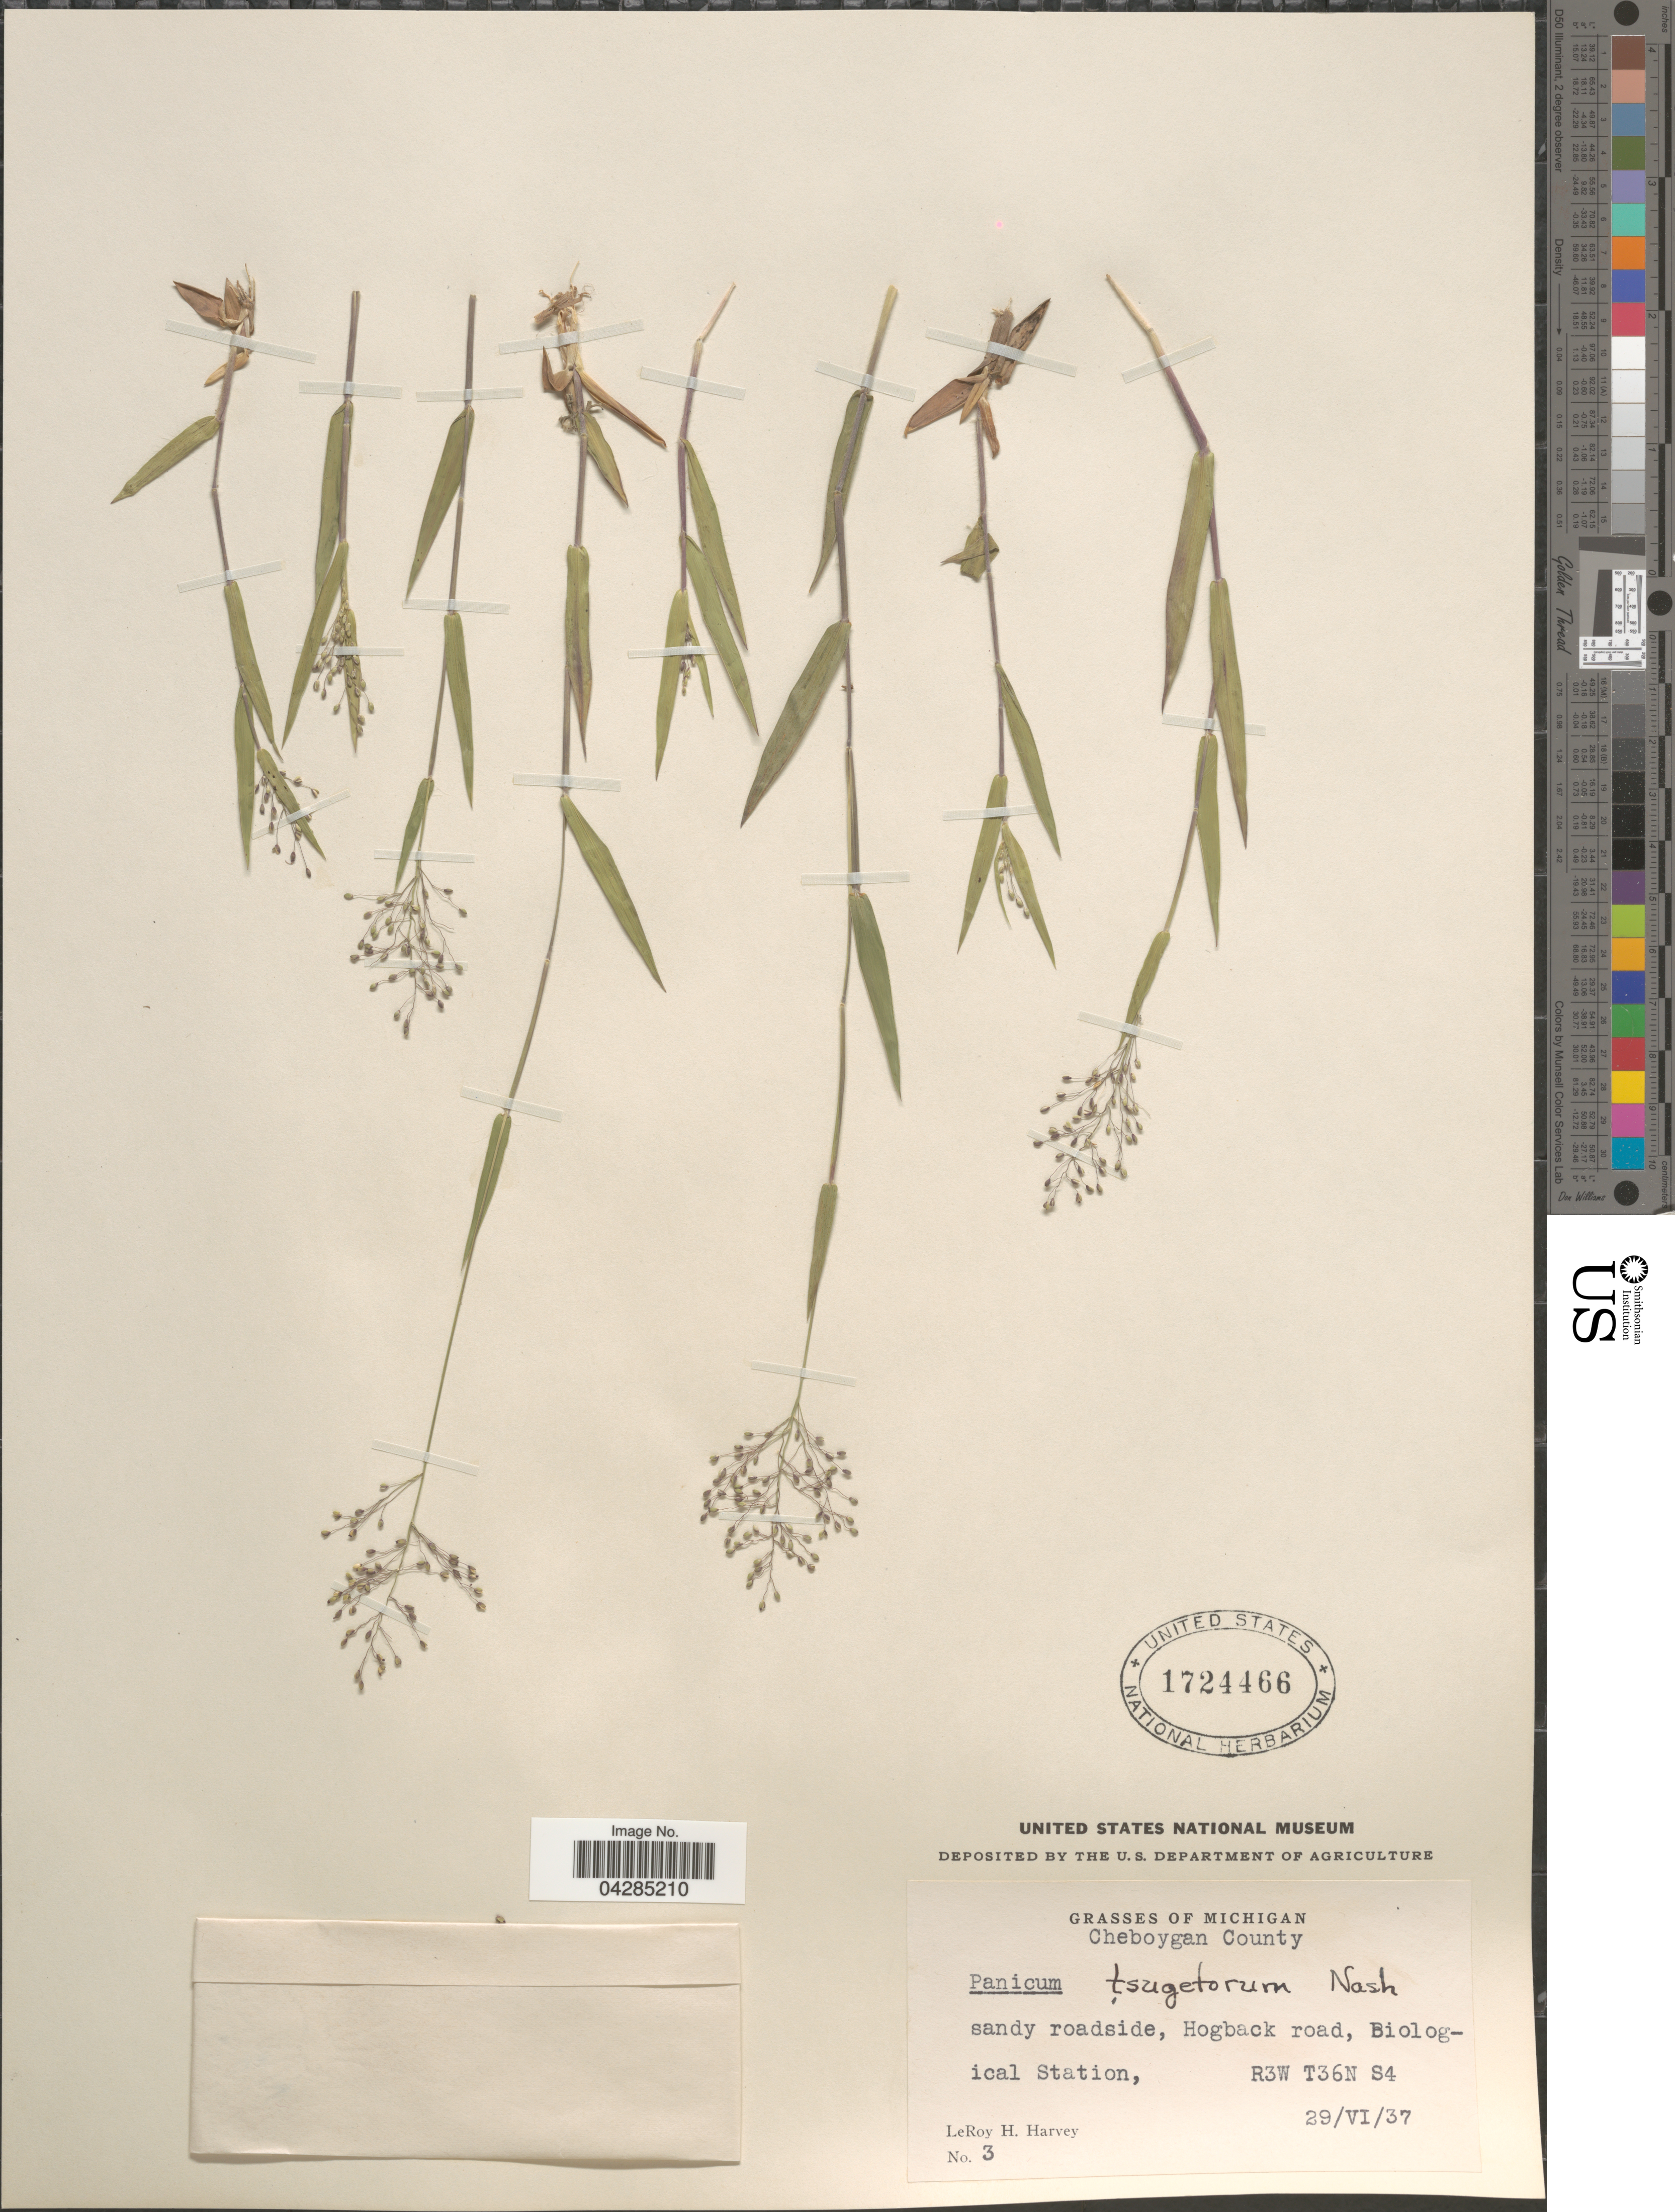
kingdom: Plantae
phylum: Tracheophyta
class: Liliopsida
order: Poales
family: Poaceae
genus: Dichanthelium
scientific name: Dichanthelium portoricense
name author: (Desv. ex Ham.) B.F. Hansen & Wunderlin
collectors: L. H. Harvey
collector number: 3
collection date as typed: Transcribed d/m/y: 29/6/37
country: United States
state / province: Michigan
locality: Cheboygan County. Sandy roadside, Hogback road, Biological Station, R3W T36N S4.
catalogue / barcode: US 1724466